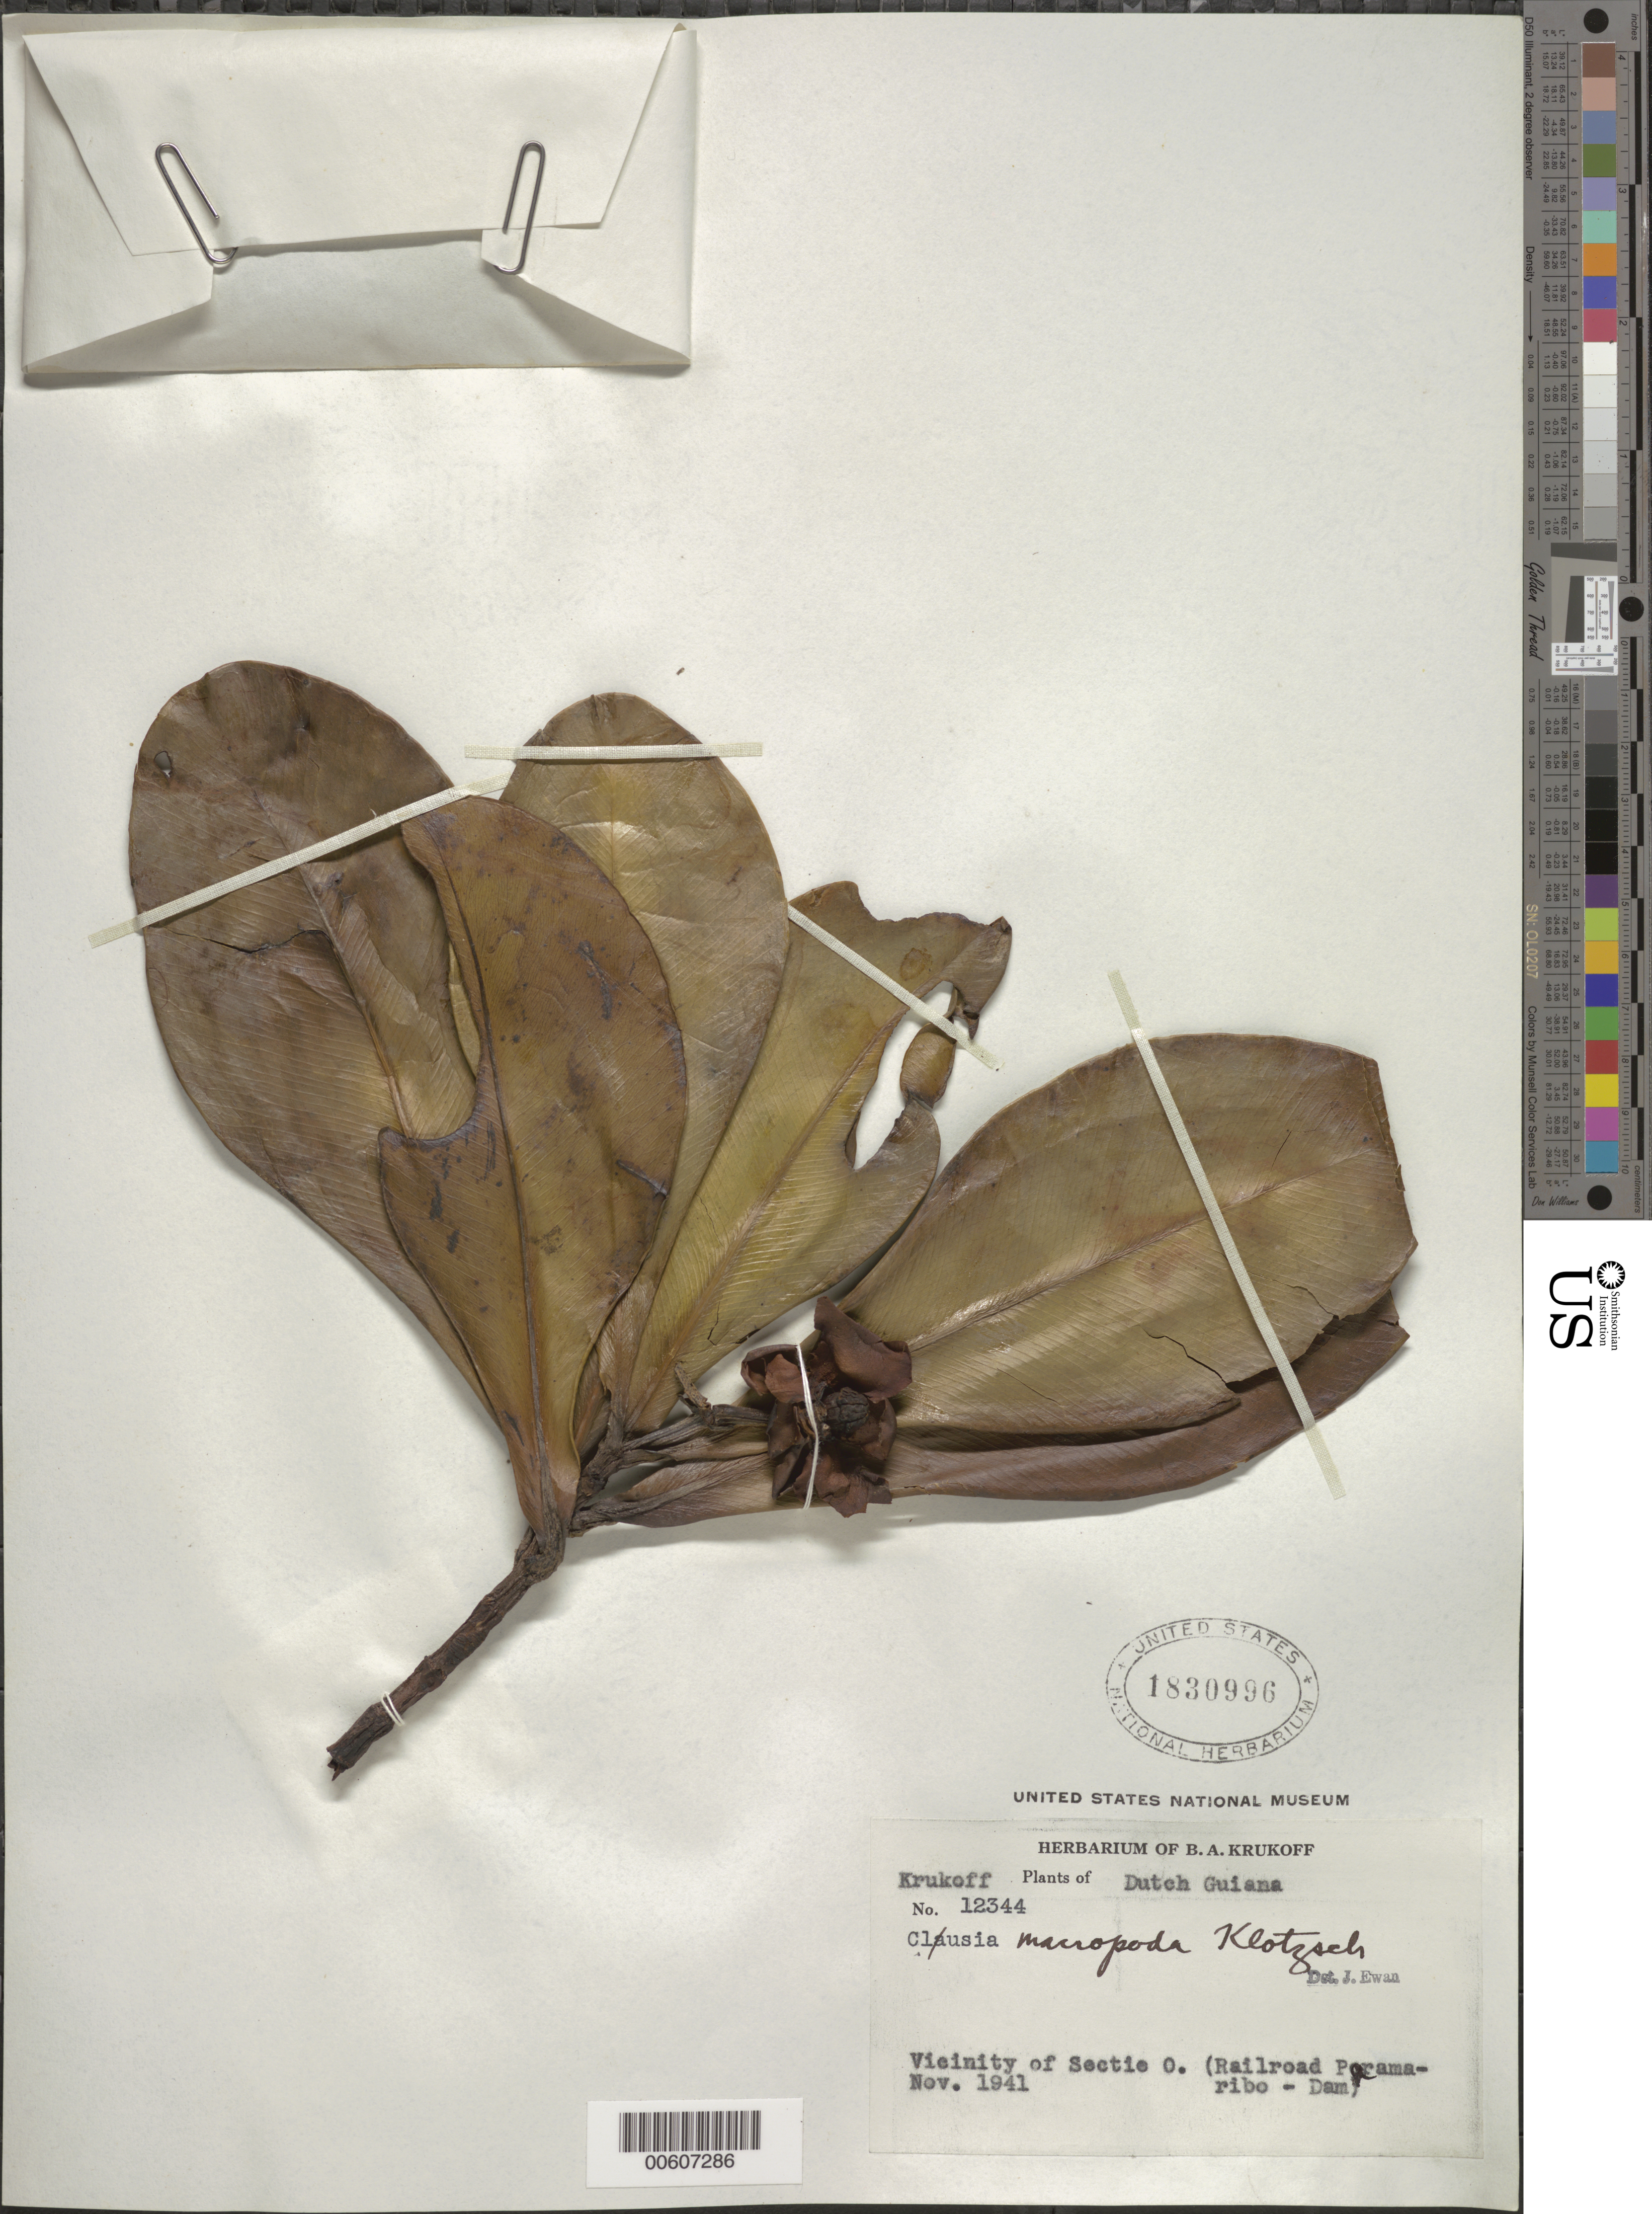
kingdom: Plantae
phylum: Tracheophyta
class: Magnoliopsida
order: Malpighiales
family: Clusiaceae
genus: Clusia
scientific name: Clusia macropoda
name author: Klotzsch ex Engl.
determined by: Ewan, J. A.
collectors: B. A. Krukoff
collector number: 12344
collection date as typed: Nov-41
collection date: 1941-11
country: Suriname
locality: Sectie O (Railroad Paramaribo-Dam)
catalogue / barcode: US 1830996